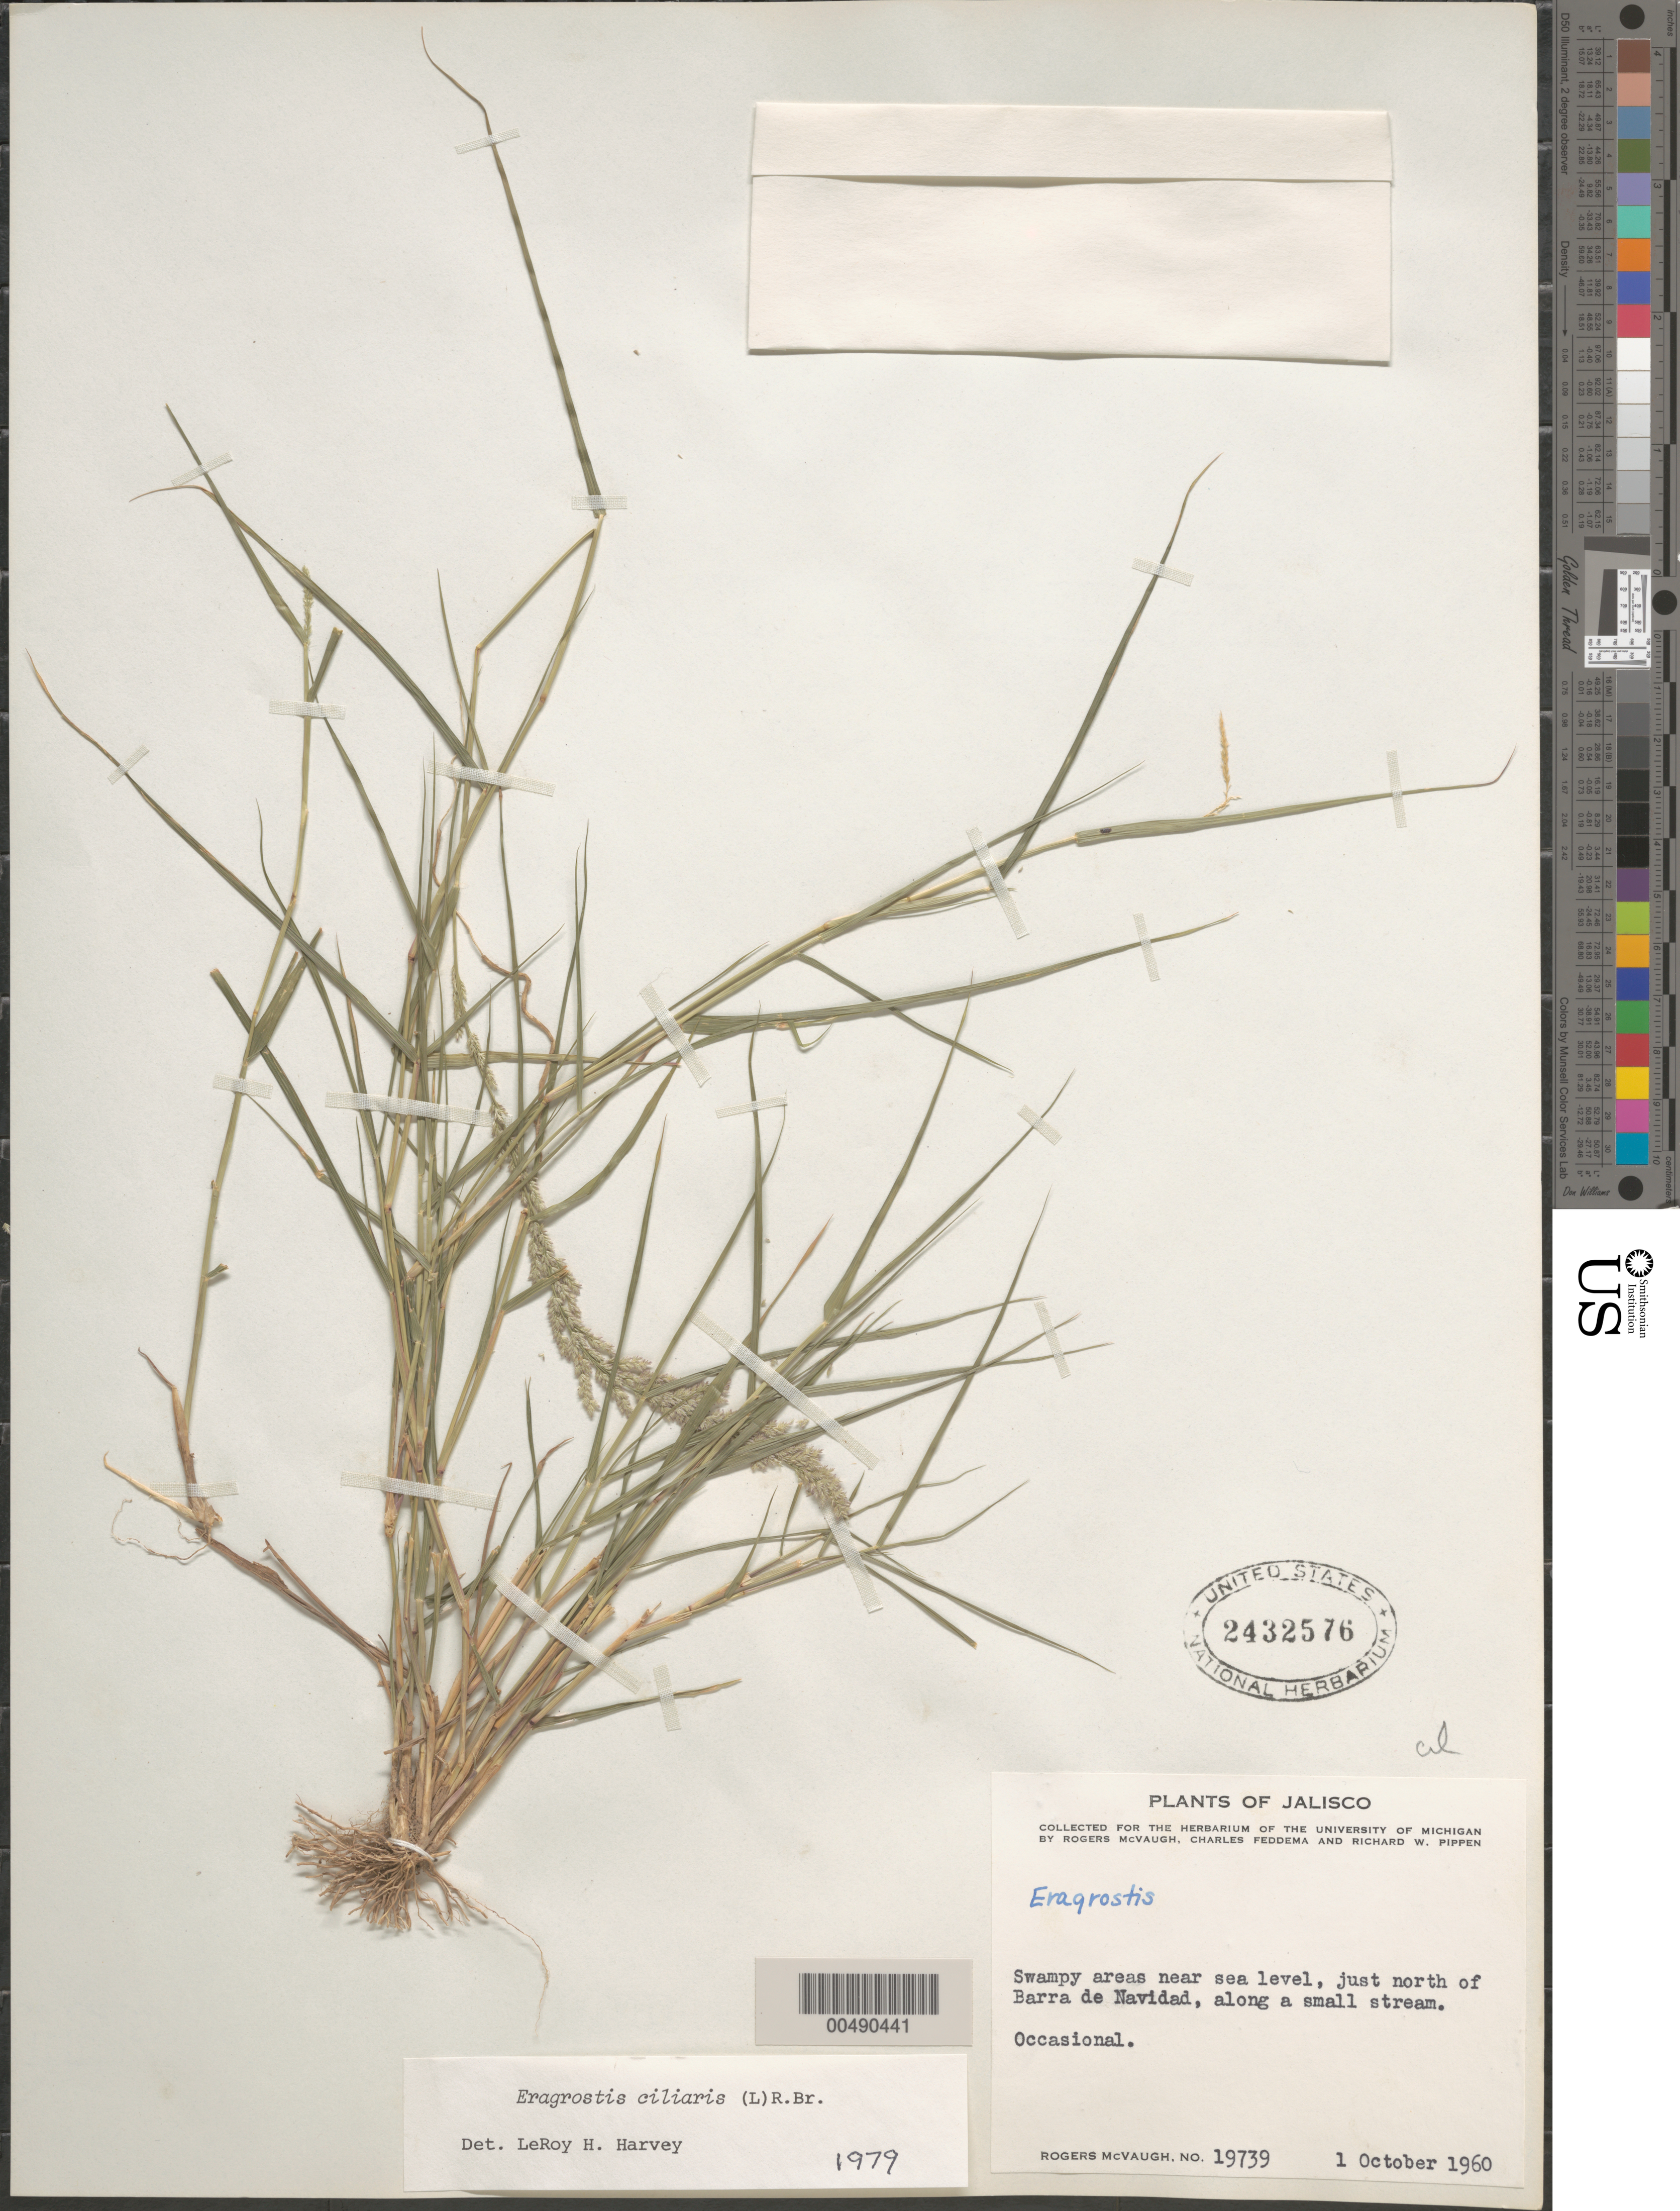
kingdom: Plantae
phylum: Tracheophyta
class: Liliopsida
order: Poales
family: Poaceae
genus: Eragrostis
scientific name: Eragrostis ciliaris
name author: (L.) R. Br.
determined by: Harvey, L. H.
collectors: R. McVaugh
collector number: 19739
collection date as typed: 1 Oct 1960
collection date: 1960-10-01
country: Mexico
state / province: Jalisco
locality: Just N of Barra de Navidad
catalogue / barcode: US 2432576